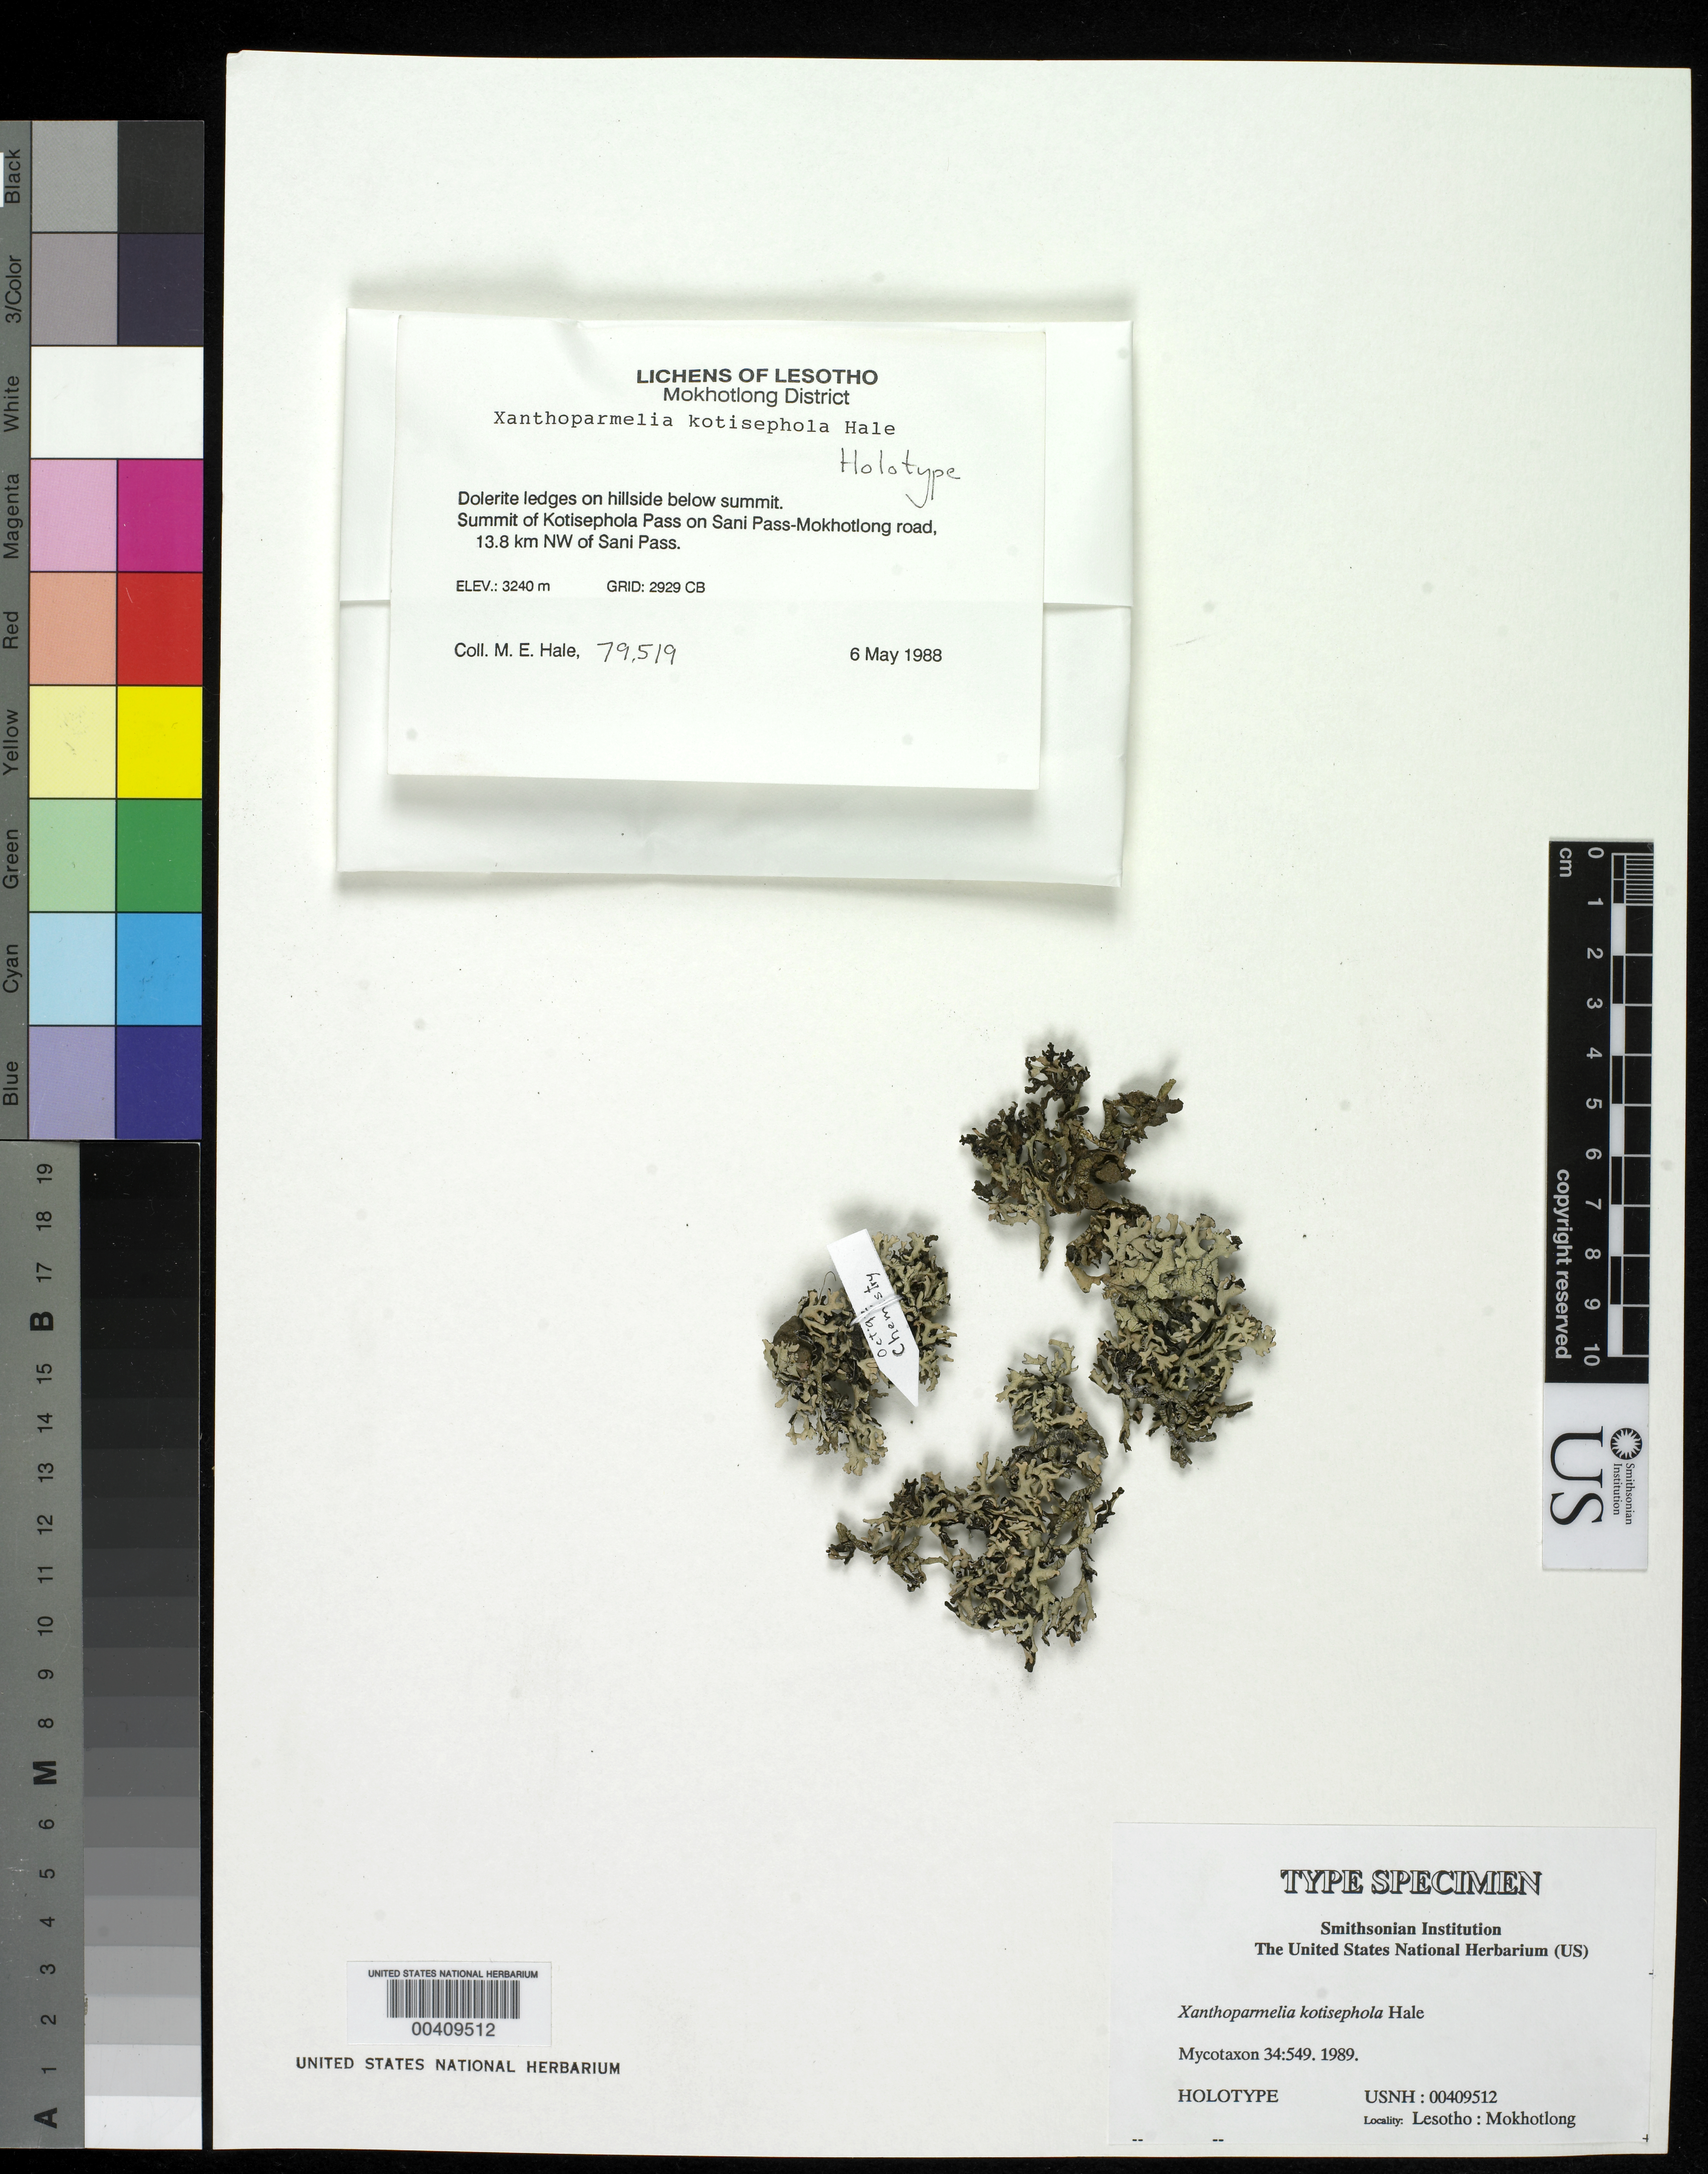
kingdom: Fungi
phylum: Ascomycota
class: Lecanoromycetes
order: Lecanorales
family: Parmeliaceae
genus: Xanthoparmelia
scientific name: Xanthoparmelia kotisephola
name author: Hale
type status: Holotype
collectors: M. Hale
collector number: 79519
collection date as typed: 06 May 1988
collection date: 1988-05-06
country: Lesotho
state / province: Mokhotlong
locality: Summit of Kotisephola Pass on Sani Pass-Mokhotlong Road, 13.8 km NW of Sani Pass, Grid 2929 CB.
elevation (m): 3240